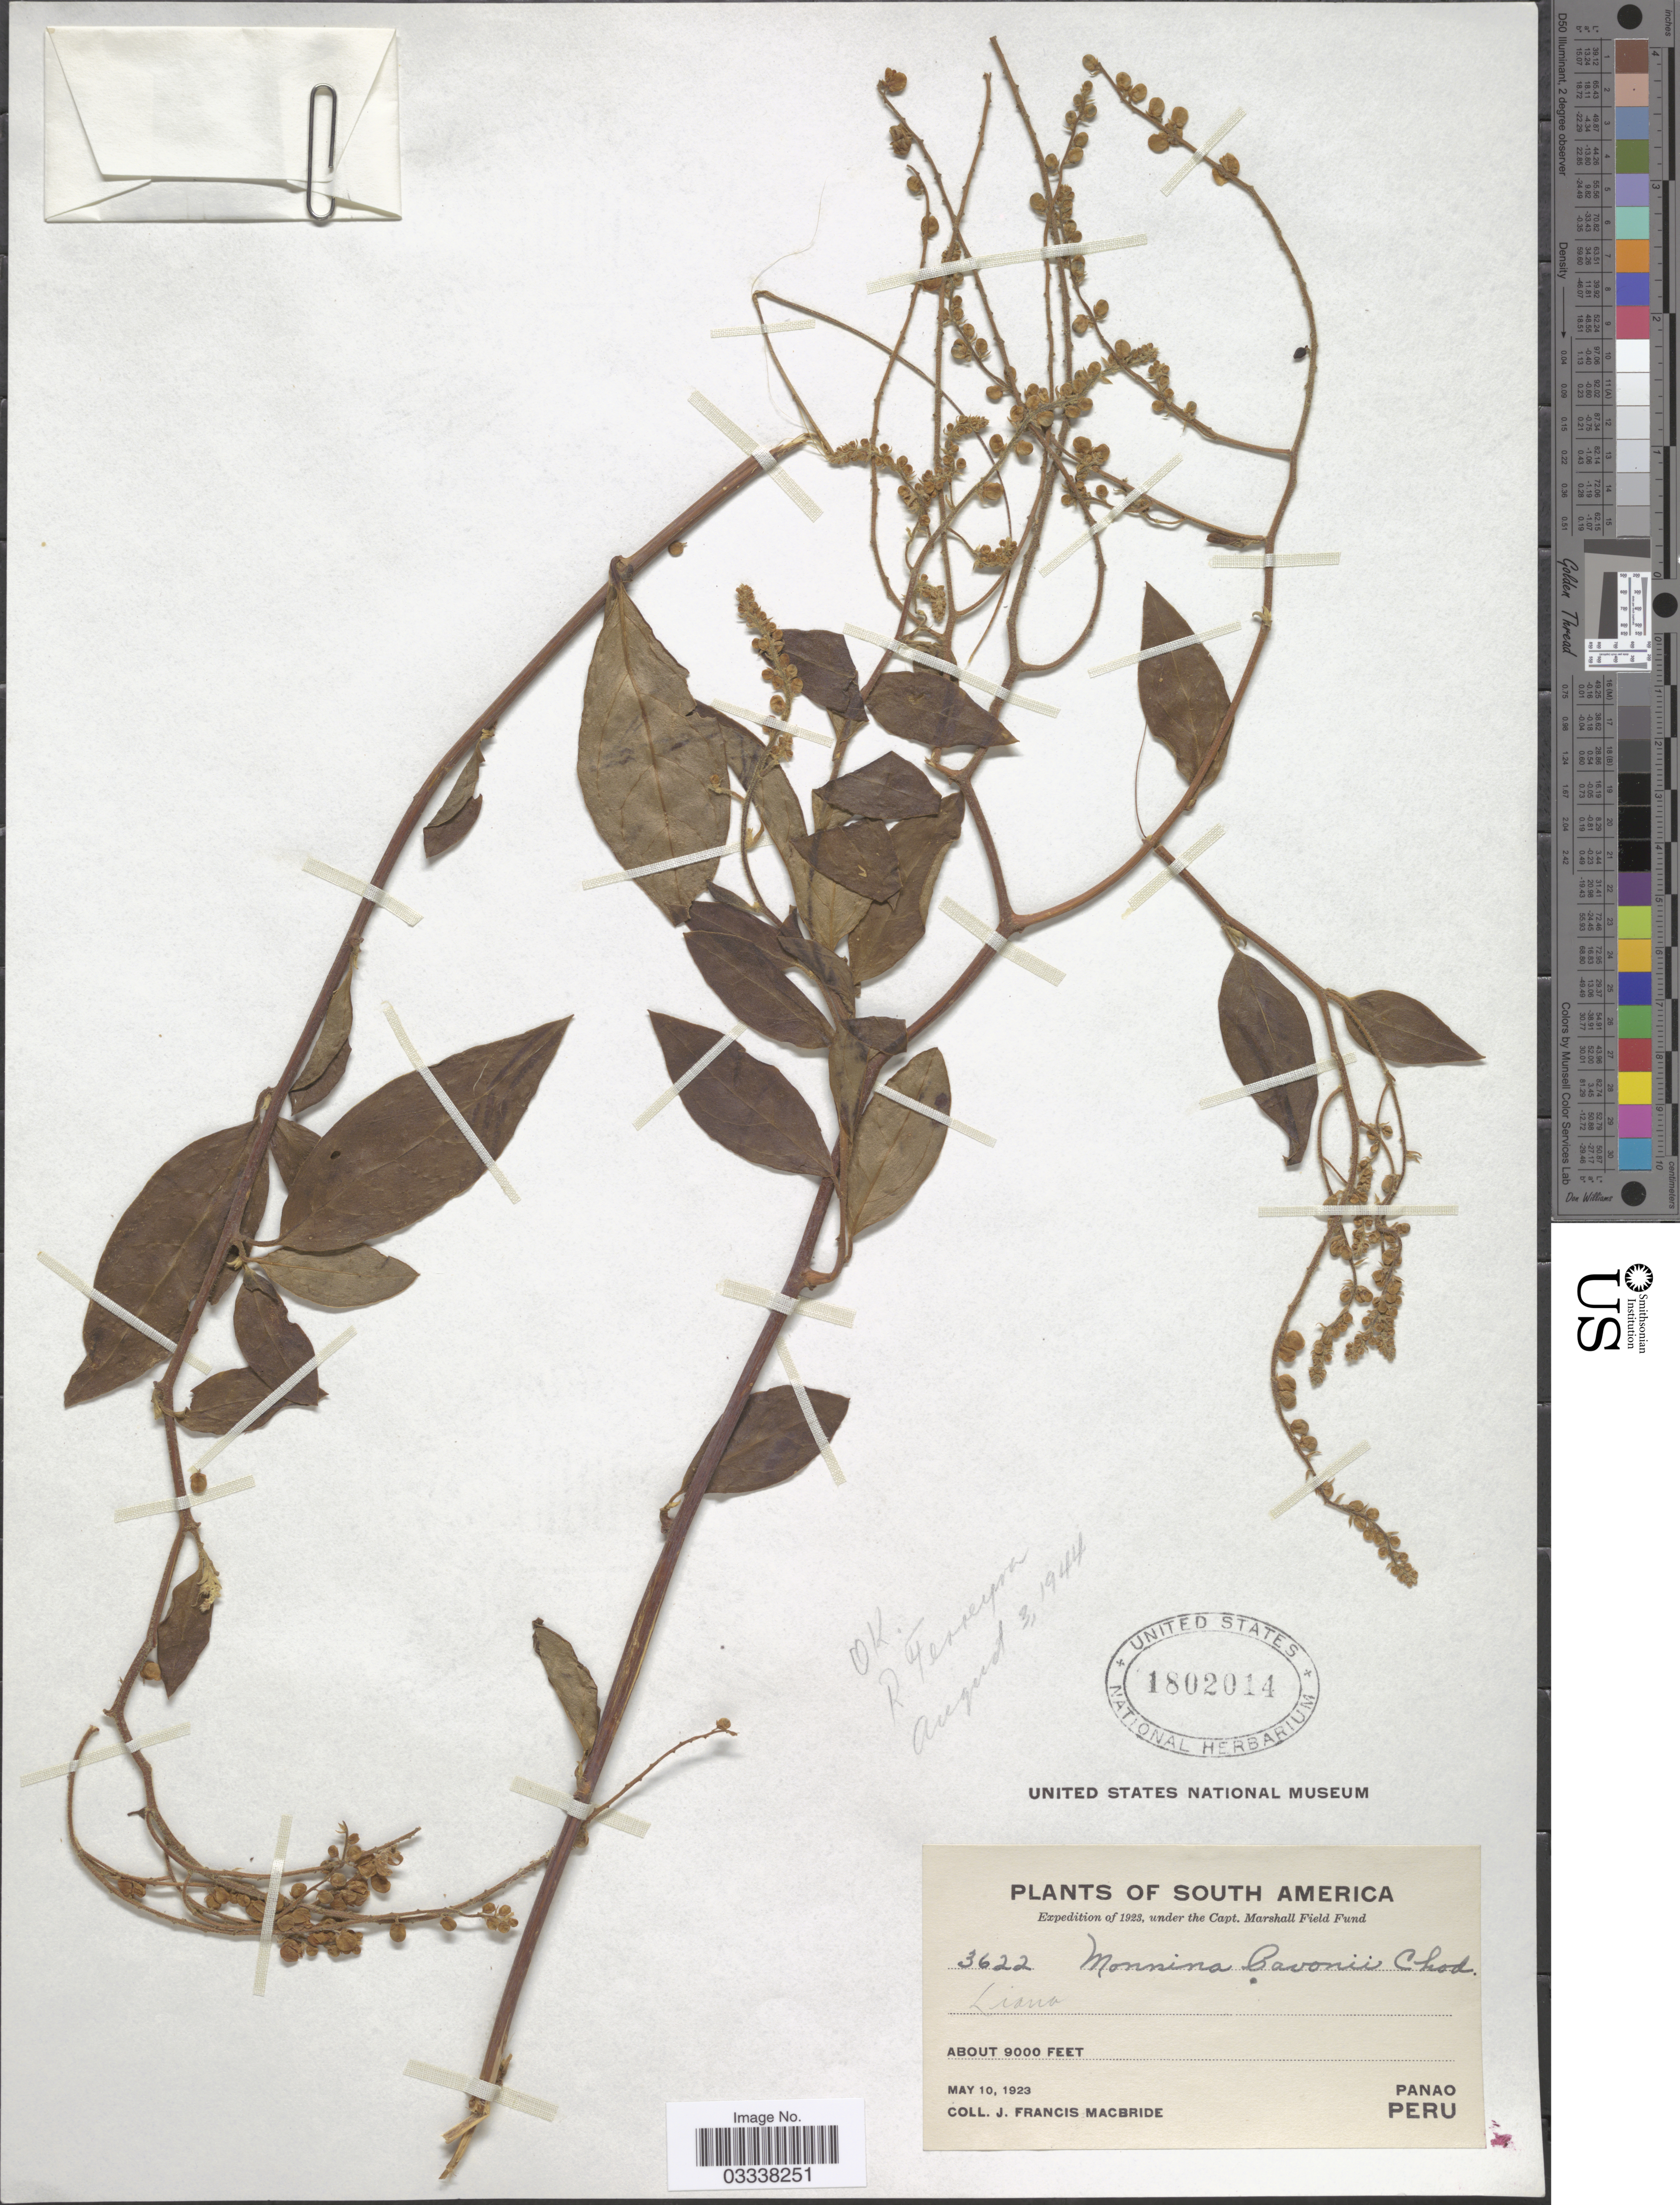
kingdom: Plantae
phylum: Tracheophyta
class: Magnoliopsida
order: Fabales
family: Polygalaceae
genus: Monnina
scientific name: Monnina pavoni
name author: Chodat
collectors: J. F. Macbride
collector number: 3622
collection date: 1923-05-10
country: Peru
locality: Panao.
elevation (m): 2743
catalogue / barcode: US 1802014